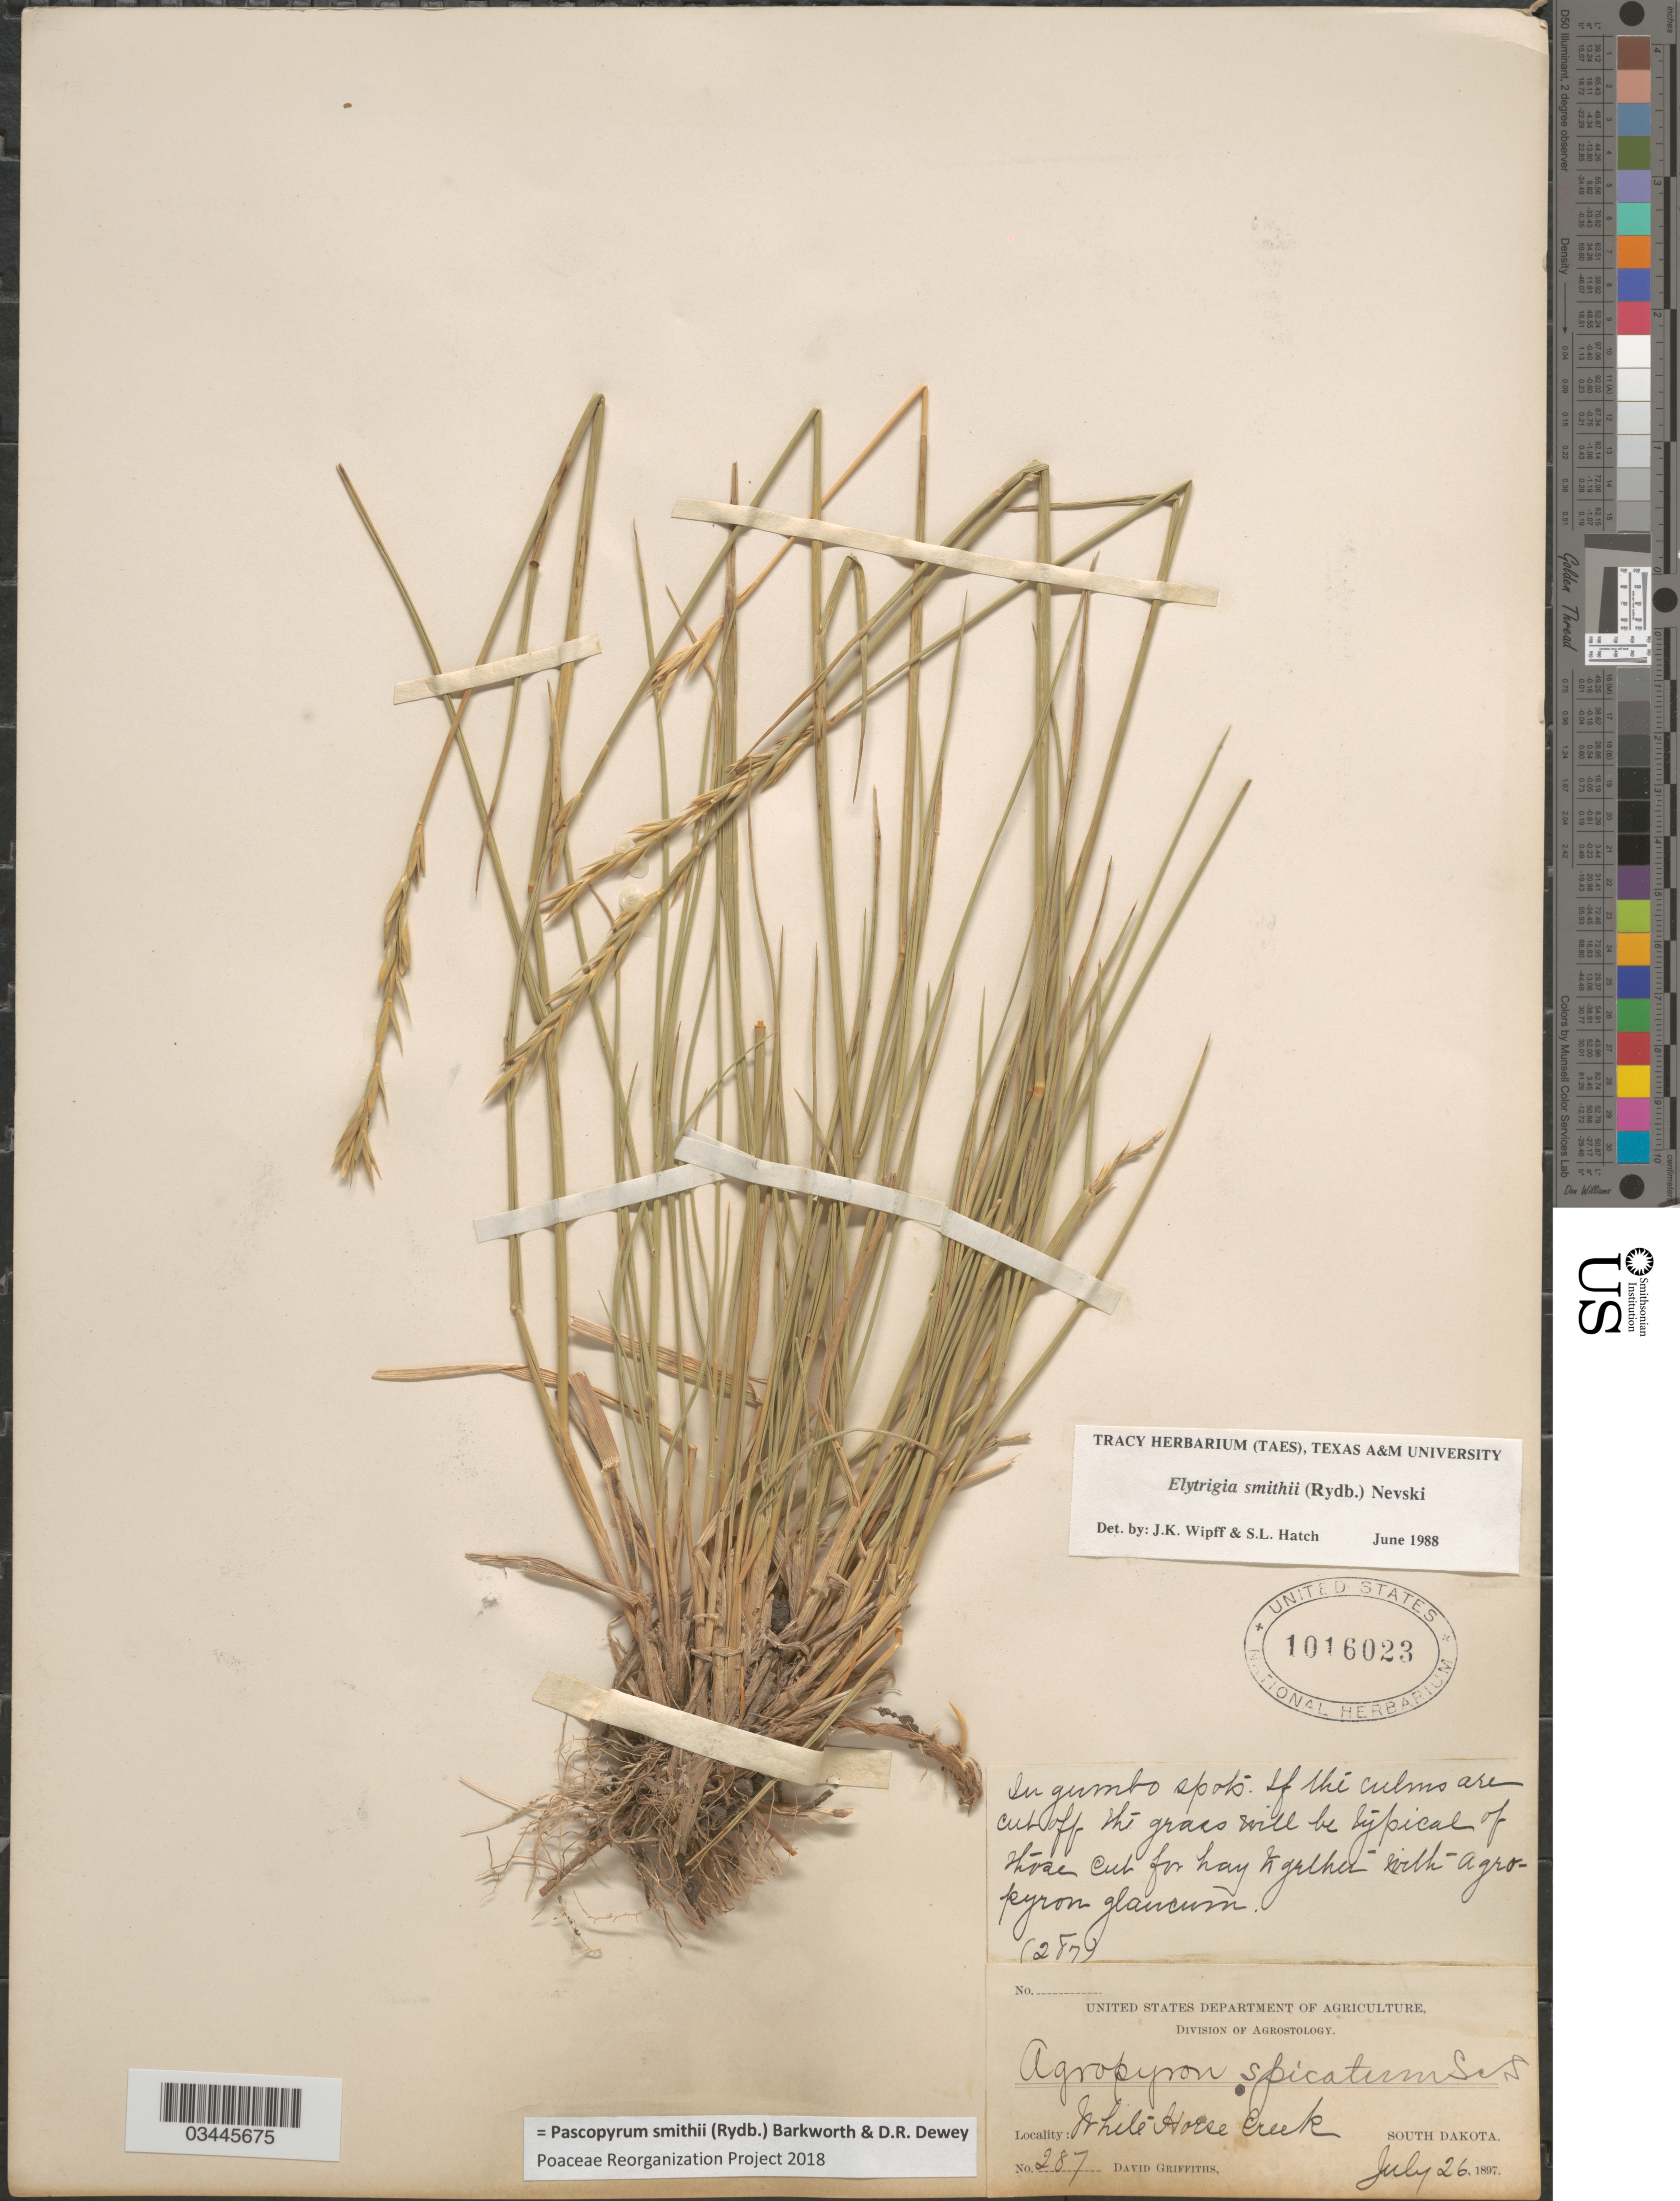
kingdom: Plantae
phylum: Tracheophyta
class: Liliopsida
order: Poales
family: Poaceae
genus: Pascopyrum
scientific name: Pascopyrum smithii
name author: (Rydb.) Barkworth & Dewey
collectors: D. Griffiths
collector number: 287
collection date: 1897-07-26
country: United States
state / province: South Dakota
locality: White Horse Creek.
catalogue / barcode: US 1016023